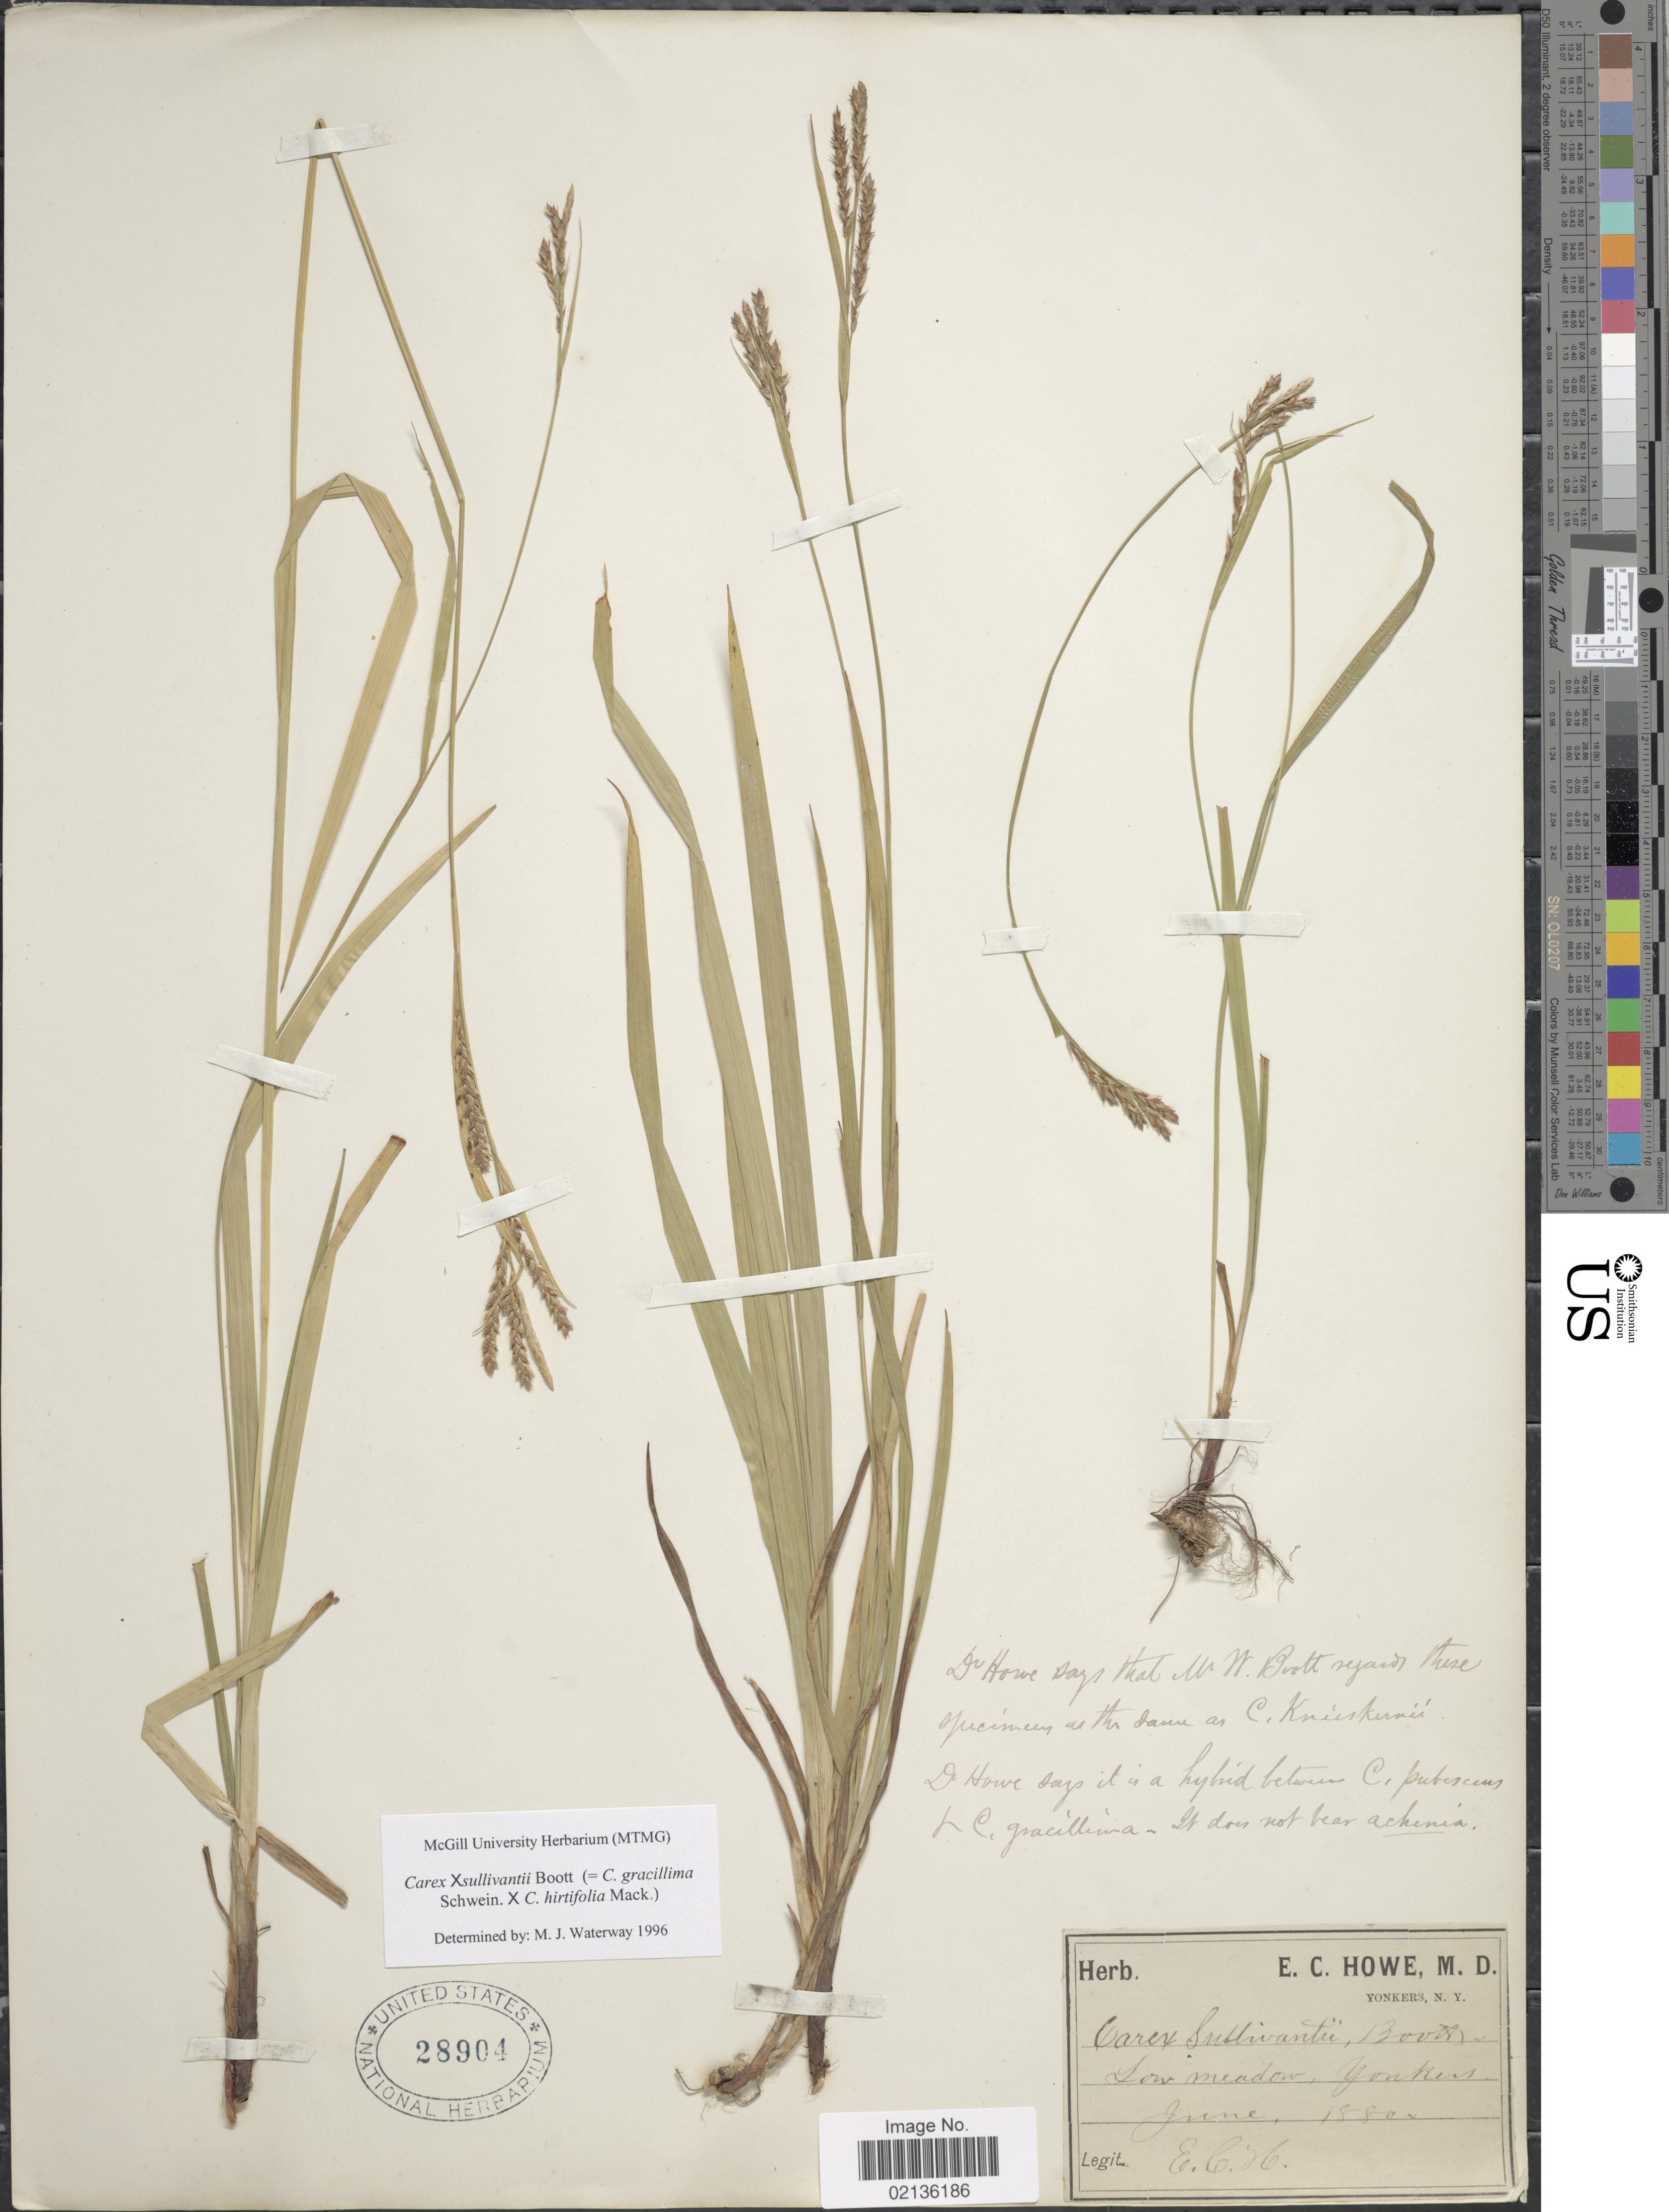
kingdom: Plantae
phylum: Tracheophyta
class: Liliopsida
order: Poales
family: Cyperaceae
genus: Carex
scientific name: Carex x sullivantii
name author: Boott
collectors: E. Howe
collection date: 1880-06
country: United States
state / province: New York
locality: Low meadow, Yonkers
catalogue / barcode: US 28904